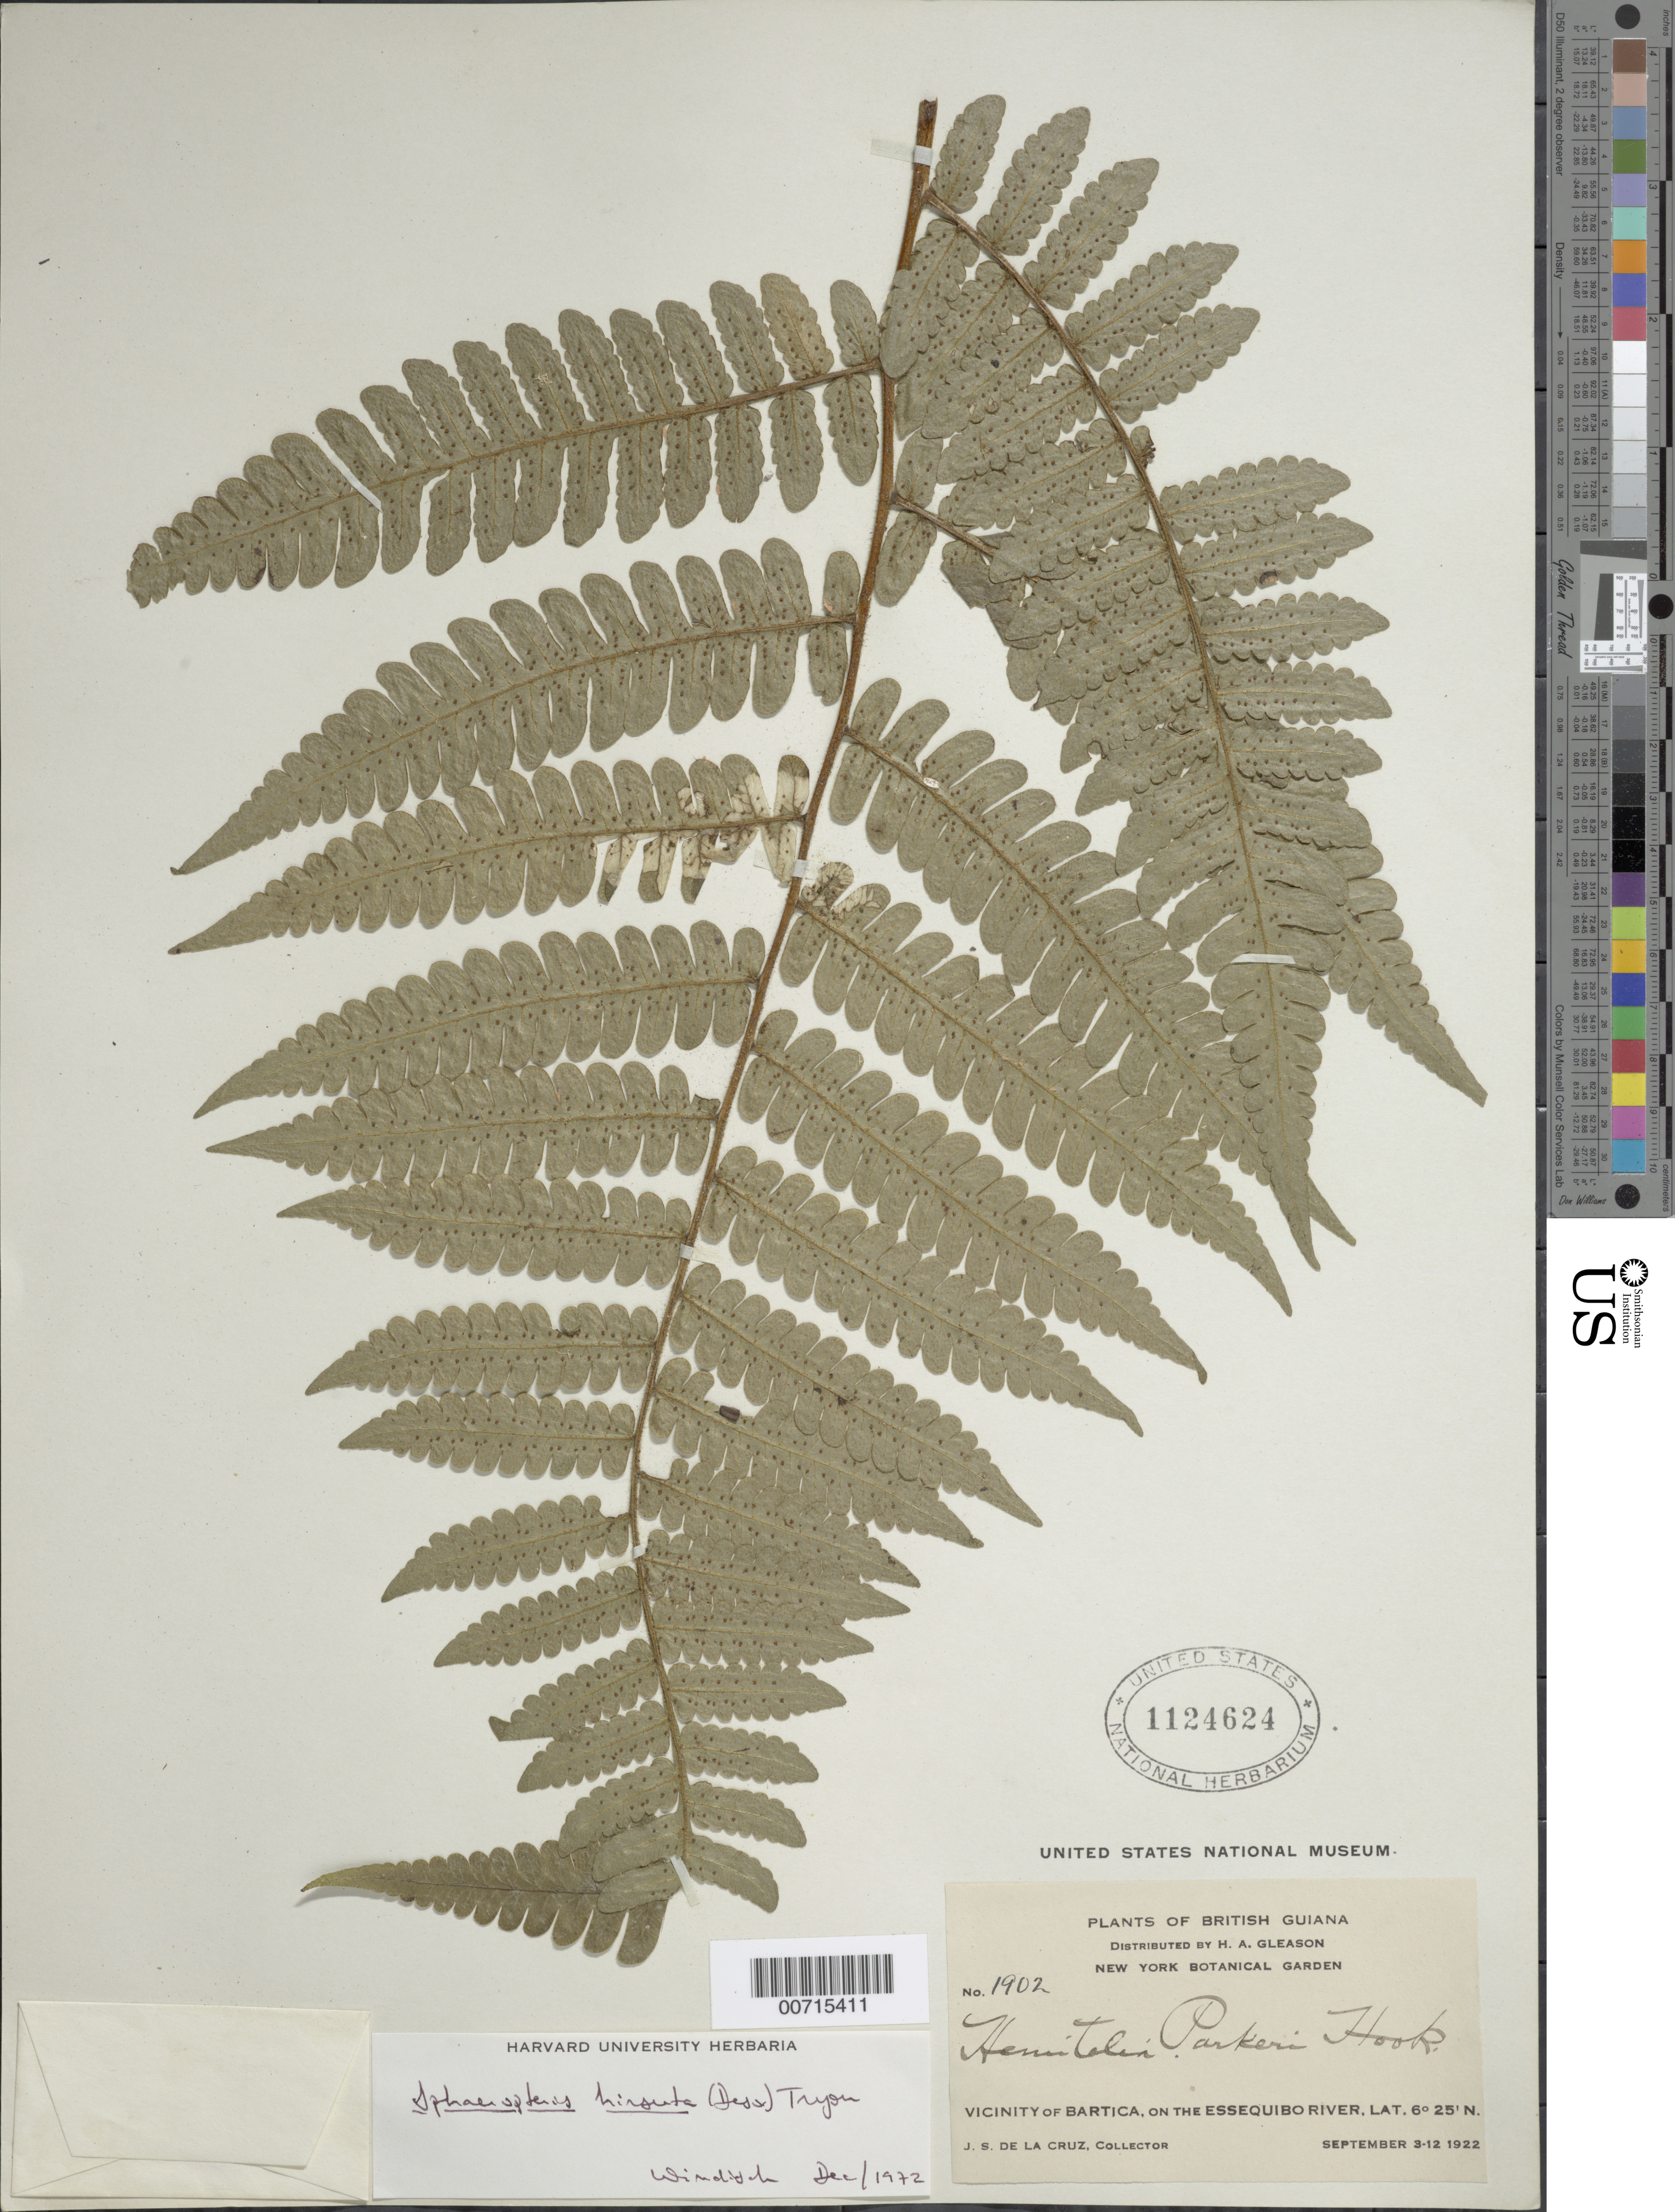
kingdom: Plantae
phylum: Tracheophyta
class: Polypodiopsida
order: Cyatheales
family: Cyatheaceae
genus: Cyathea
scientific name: Cyathea surinamensis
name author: (Miq.) Domin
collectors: J. S. de la Cruz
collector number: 1902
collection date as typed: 3-Sep-22 to 12-Sep-22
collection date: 1922-09-03/1922-09-12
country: Guyana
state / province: Cuyuni-Mazaruni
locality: Bartica, vic., on the Essequibo River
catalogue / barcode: US 1124624